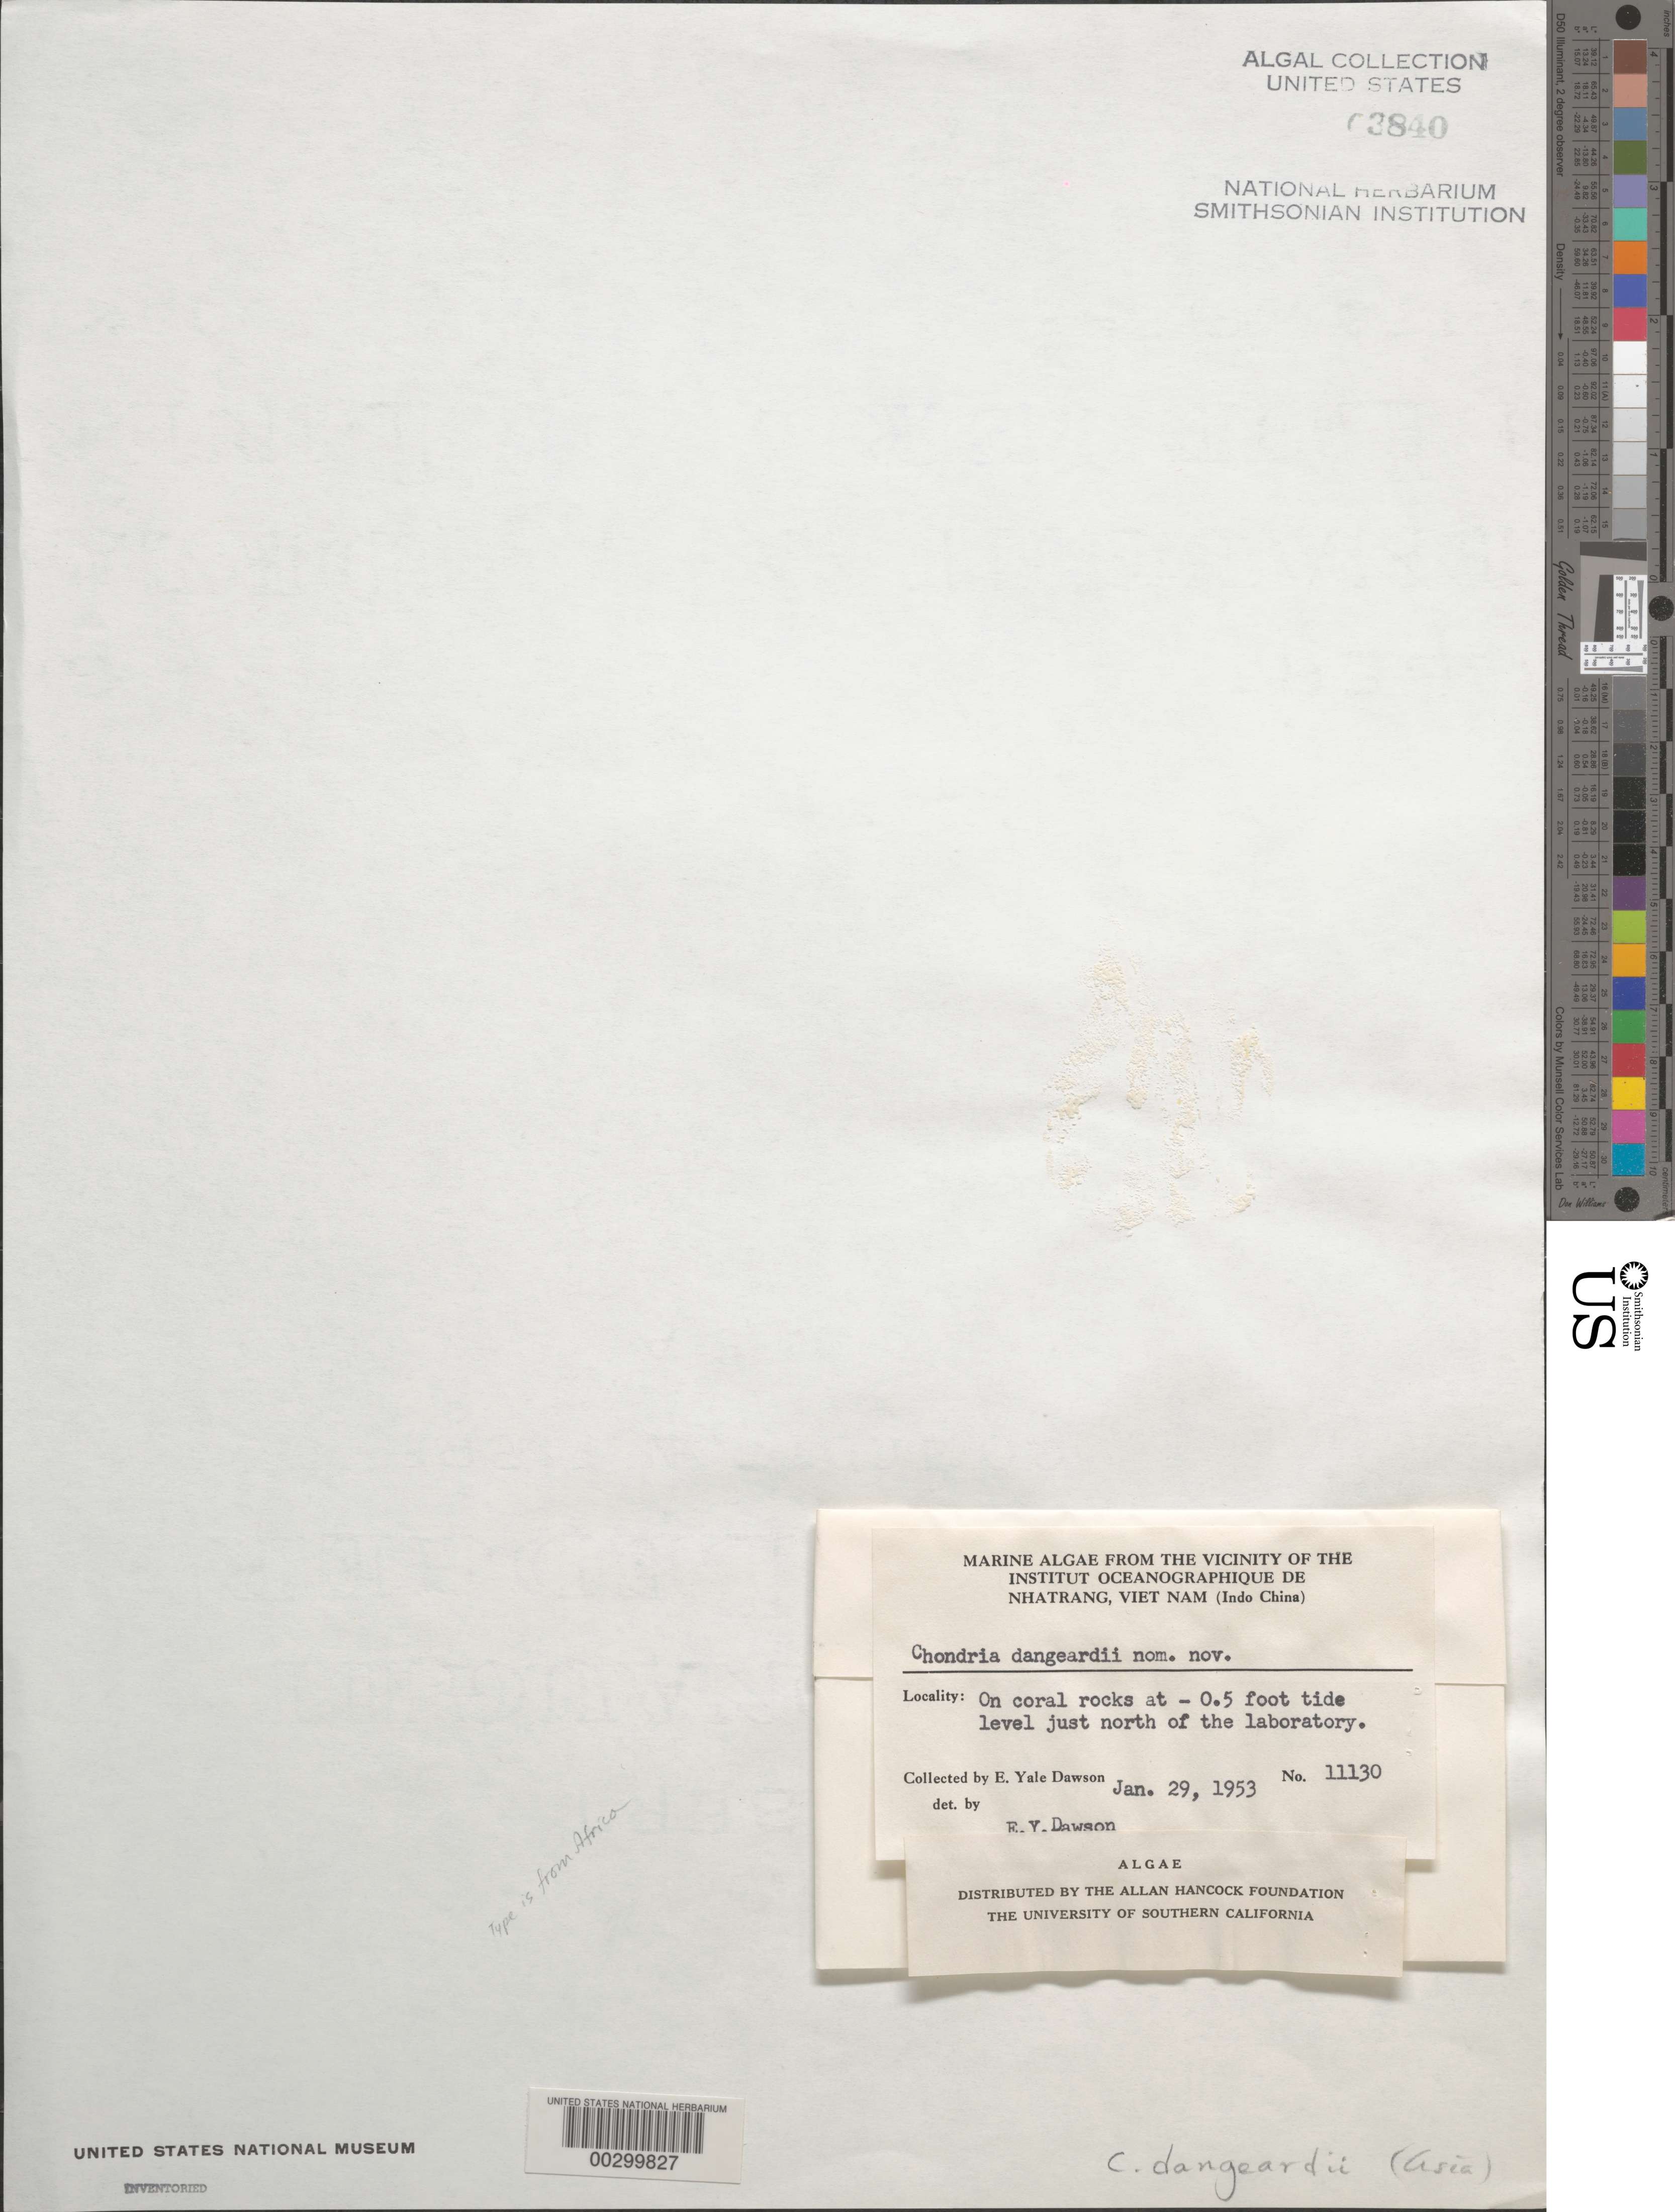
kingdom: Plantae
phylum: Rhodophyta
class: Florideophyceae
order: Ceramiales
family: Rhodomelaceae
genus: Chondria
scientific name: Chondria dangeardii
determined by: Dawson, E. Y.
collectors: E. Y. Dawson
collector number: EYD 11130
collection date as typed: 29 Jan 1953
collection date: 1953-01-29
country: Vietnam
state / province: Phu Khanh Province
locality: Nhatrang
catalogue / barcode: US 3840